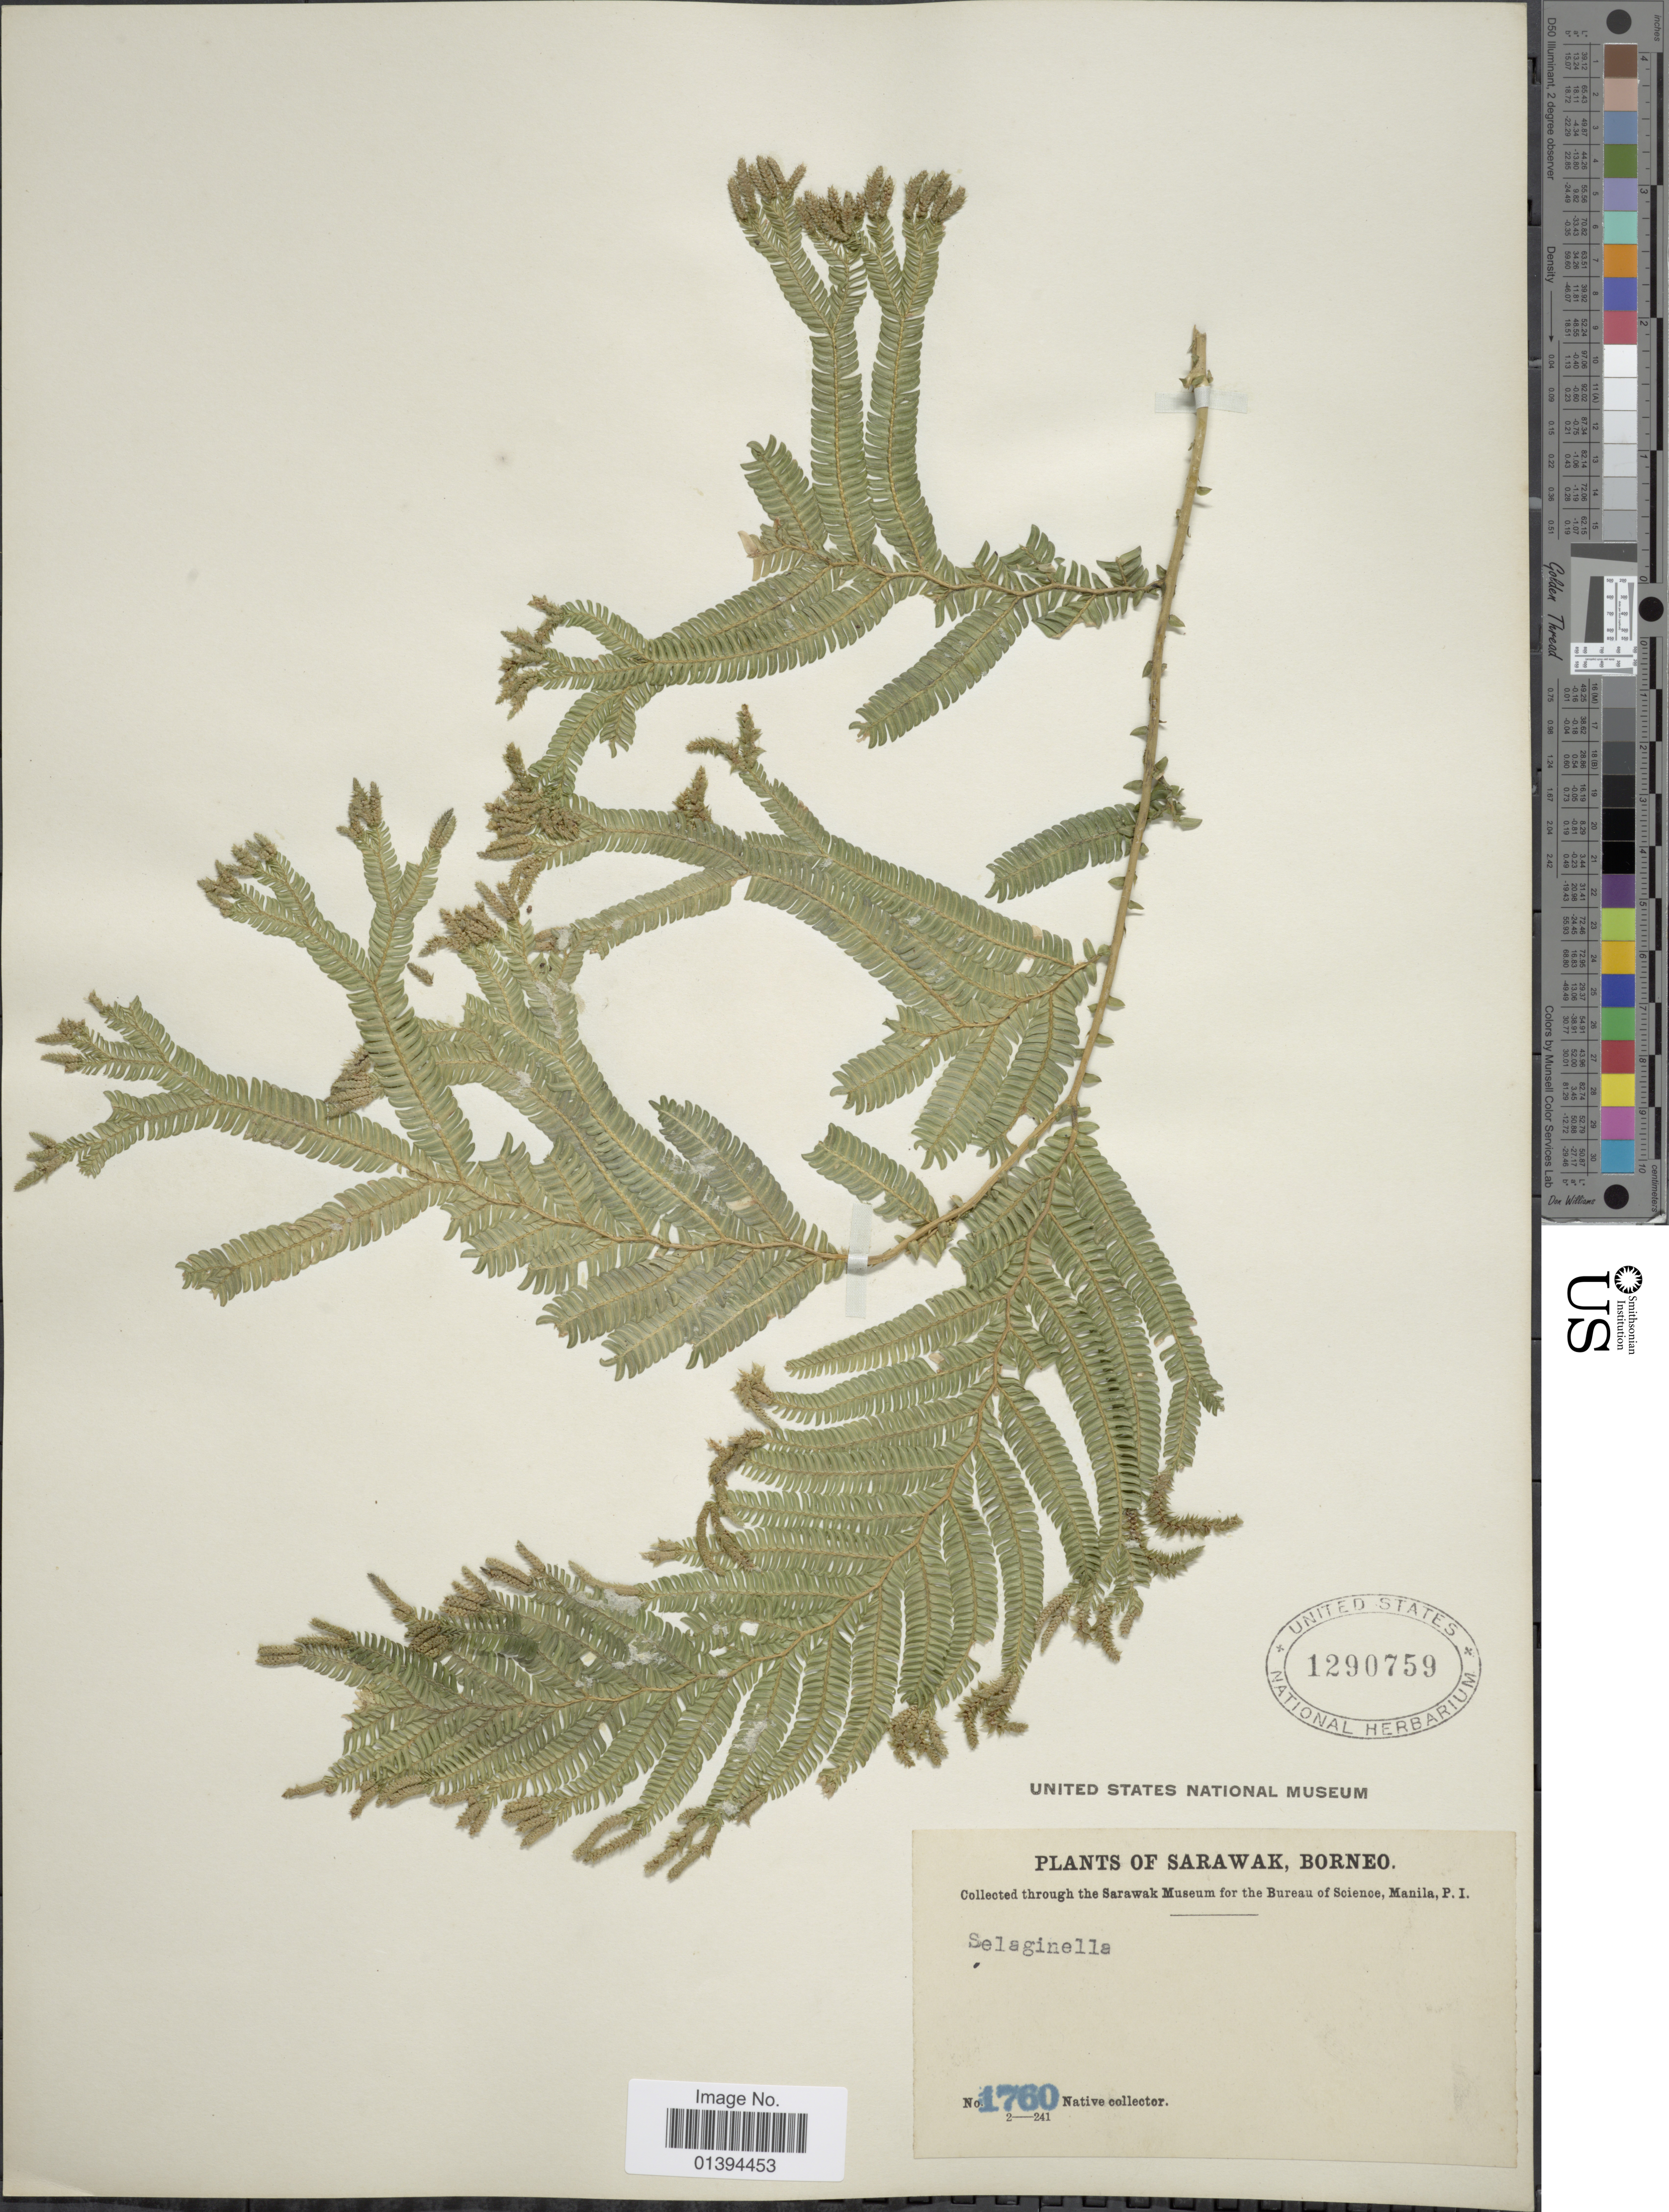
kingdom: Plantae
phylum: Tracheophyta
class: Lycopodiopsida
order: Selaginellales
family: Selaginellaceae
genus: Selaginella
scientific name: Selaginella sp.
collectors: Native collector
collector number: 1760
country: Malaysia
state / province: Sarawak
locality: Borneo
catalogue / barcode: US 1290759